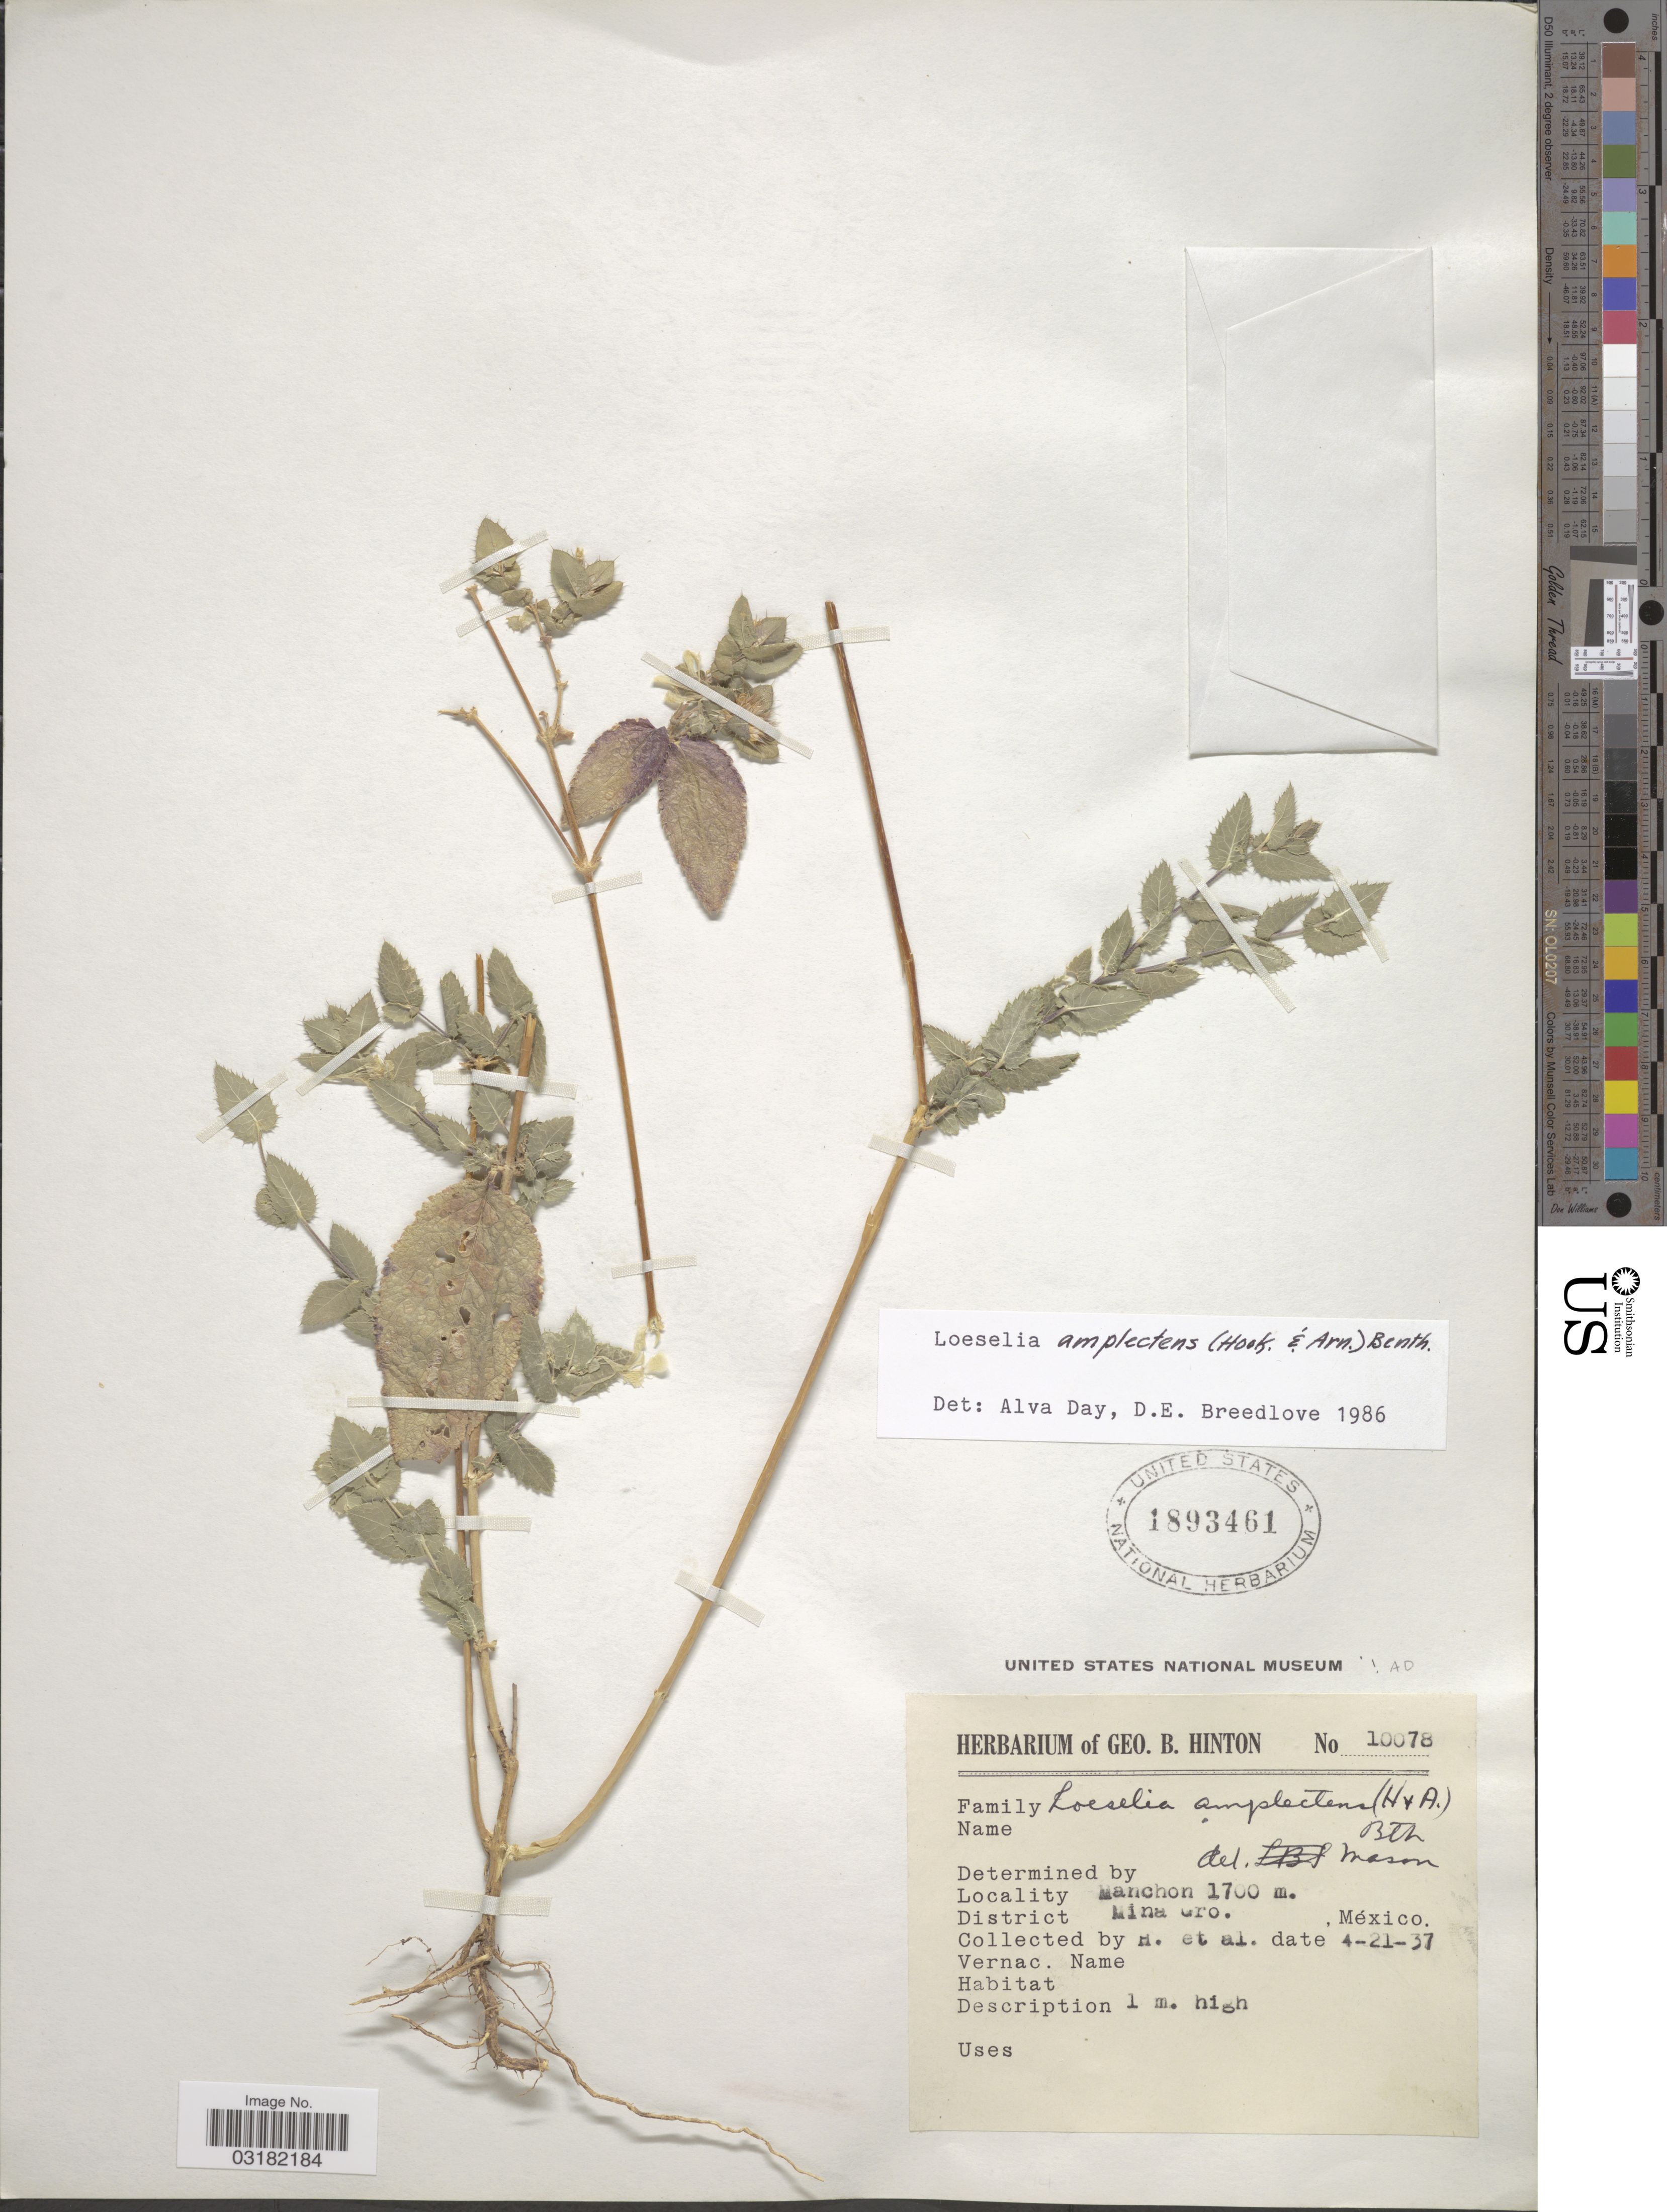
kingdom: Plantae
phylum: Tracheophyta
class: Magnoliopsida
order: Ericales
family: Polemoniaceae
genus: Loeselia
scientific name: Loeselia amplectens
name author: (Hook. & Arn.) Benth. ex DC.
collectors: G. B. Hinton & et al.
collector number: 10078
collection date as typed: Transcribed d/m/y: 21/4/37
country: Mexico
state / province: Guerrero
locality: Manchon. District Mina.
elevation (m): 1700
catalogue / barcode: US 1893461